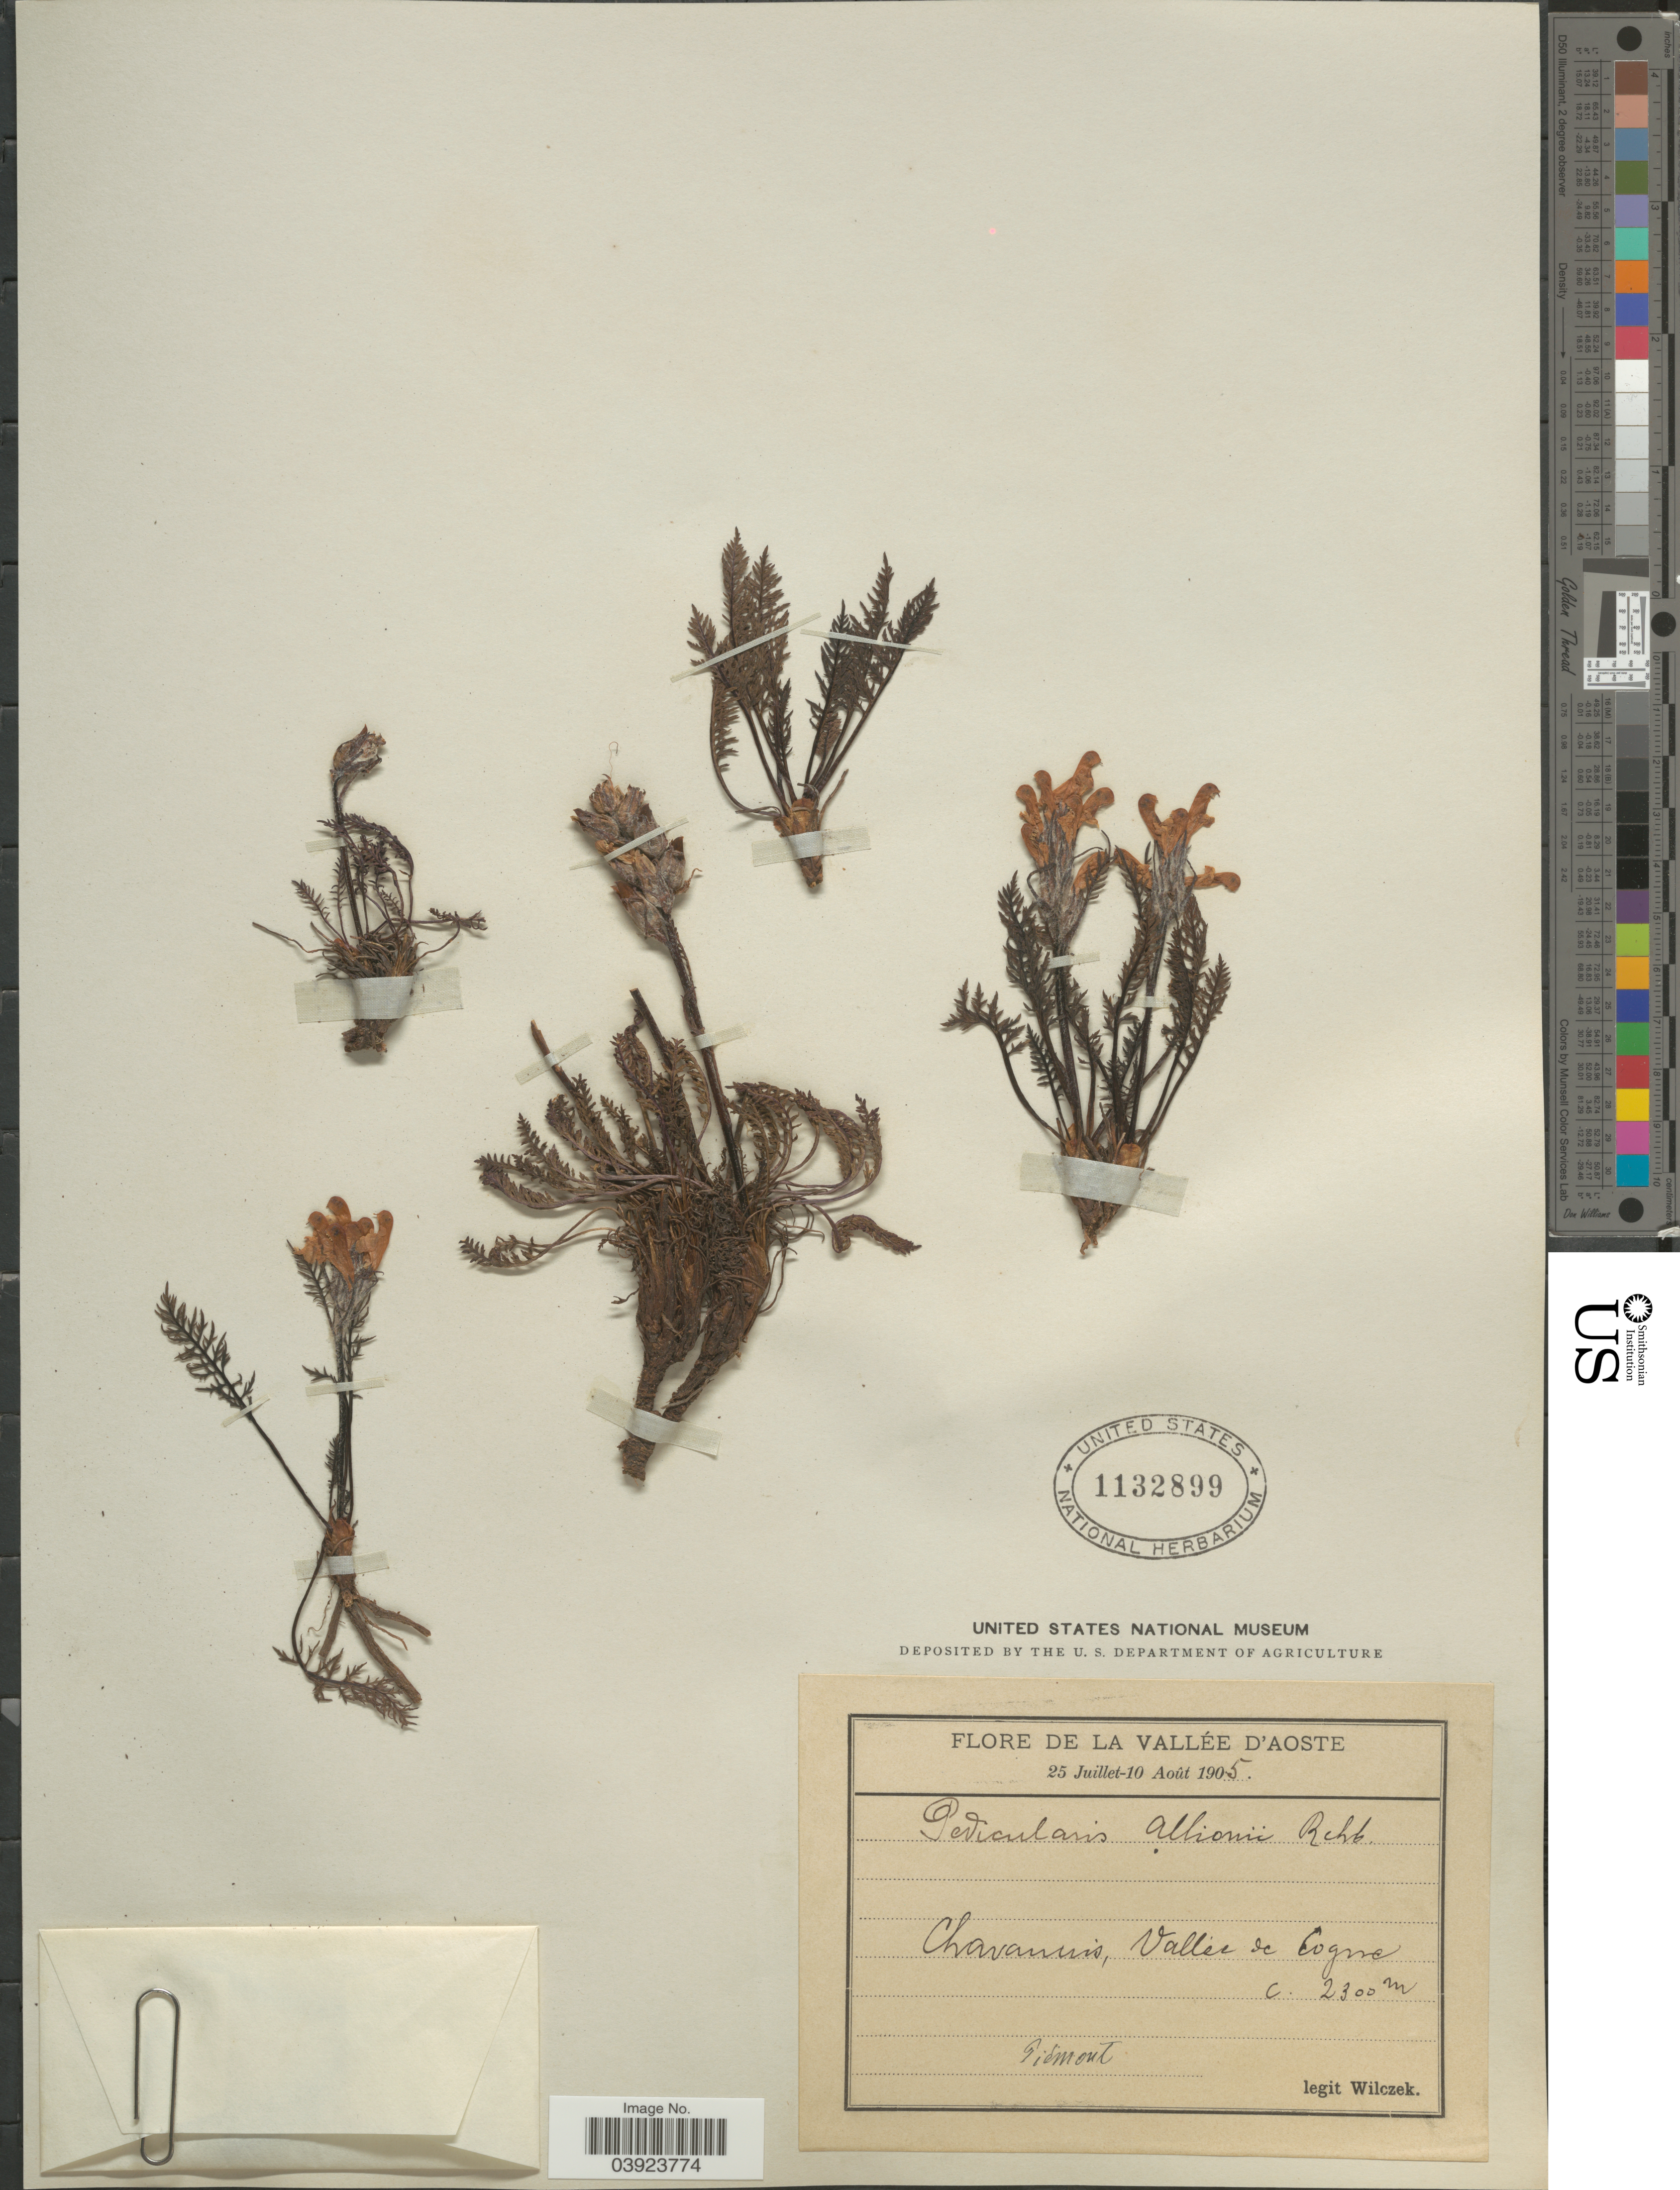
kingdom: Plantae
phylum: Tracheophyta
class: Magnoliopsida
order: Lamiales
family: Orobanchaceae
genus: Pedicularis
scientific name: Pedicularis allionii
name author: Rchb. f.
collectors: Wilczek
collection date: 1905-07-25/1905-08-10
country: Italy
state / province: Piedmont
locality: Vallée D' Aoste. Chavannis, Vallee de Cogne.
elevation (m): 2300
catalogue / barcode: US 1132899